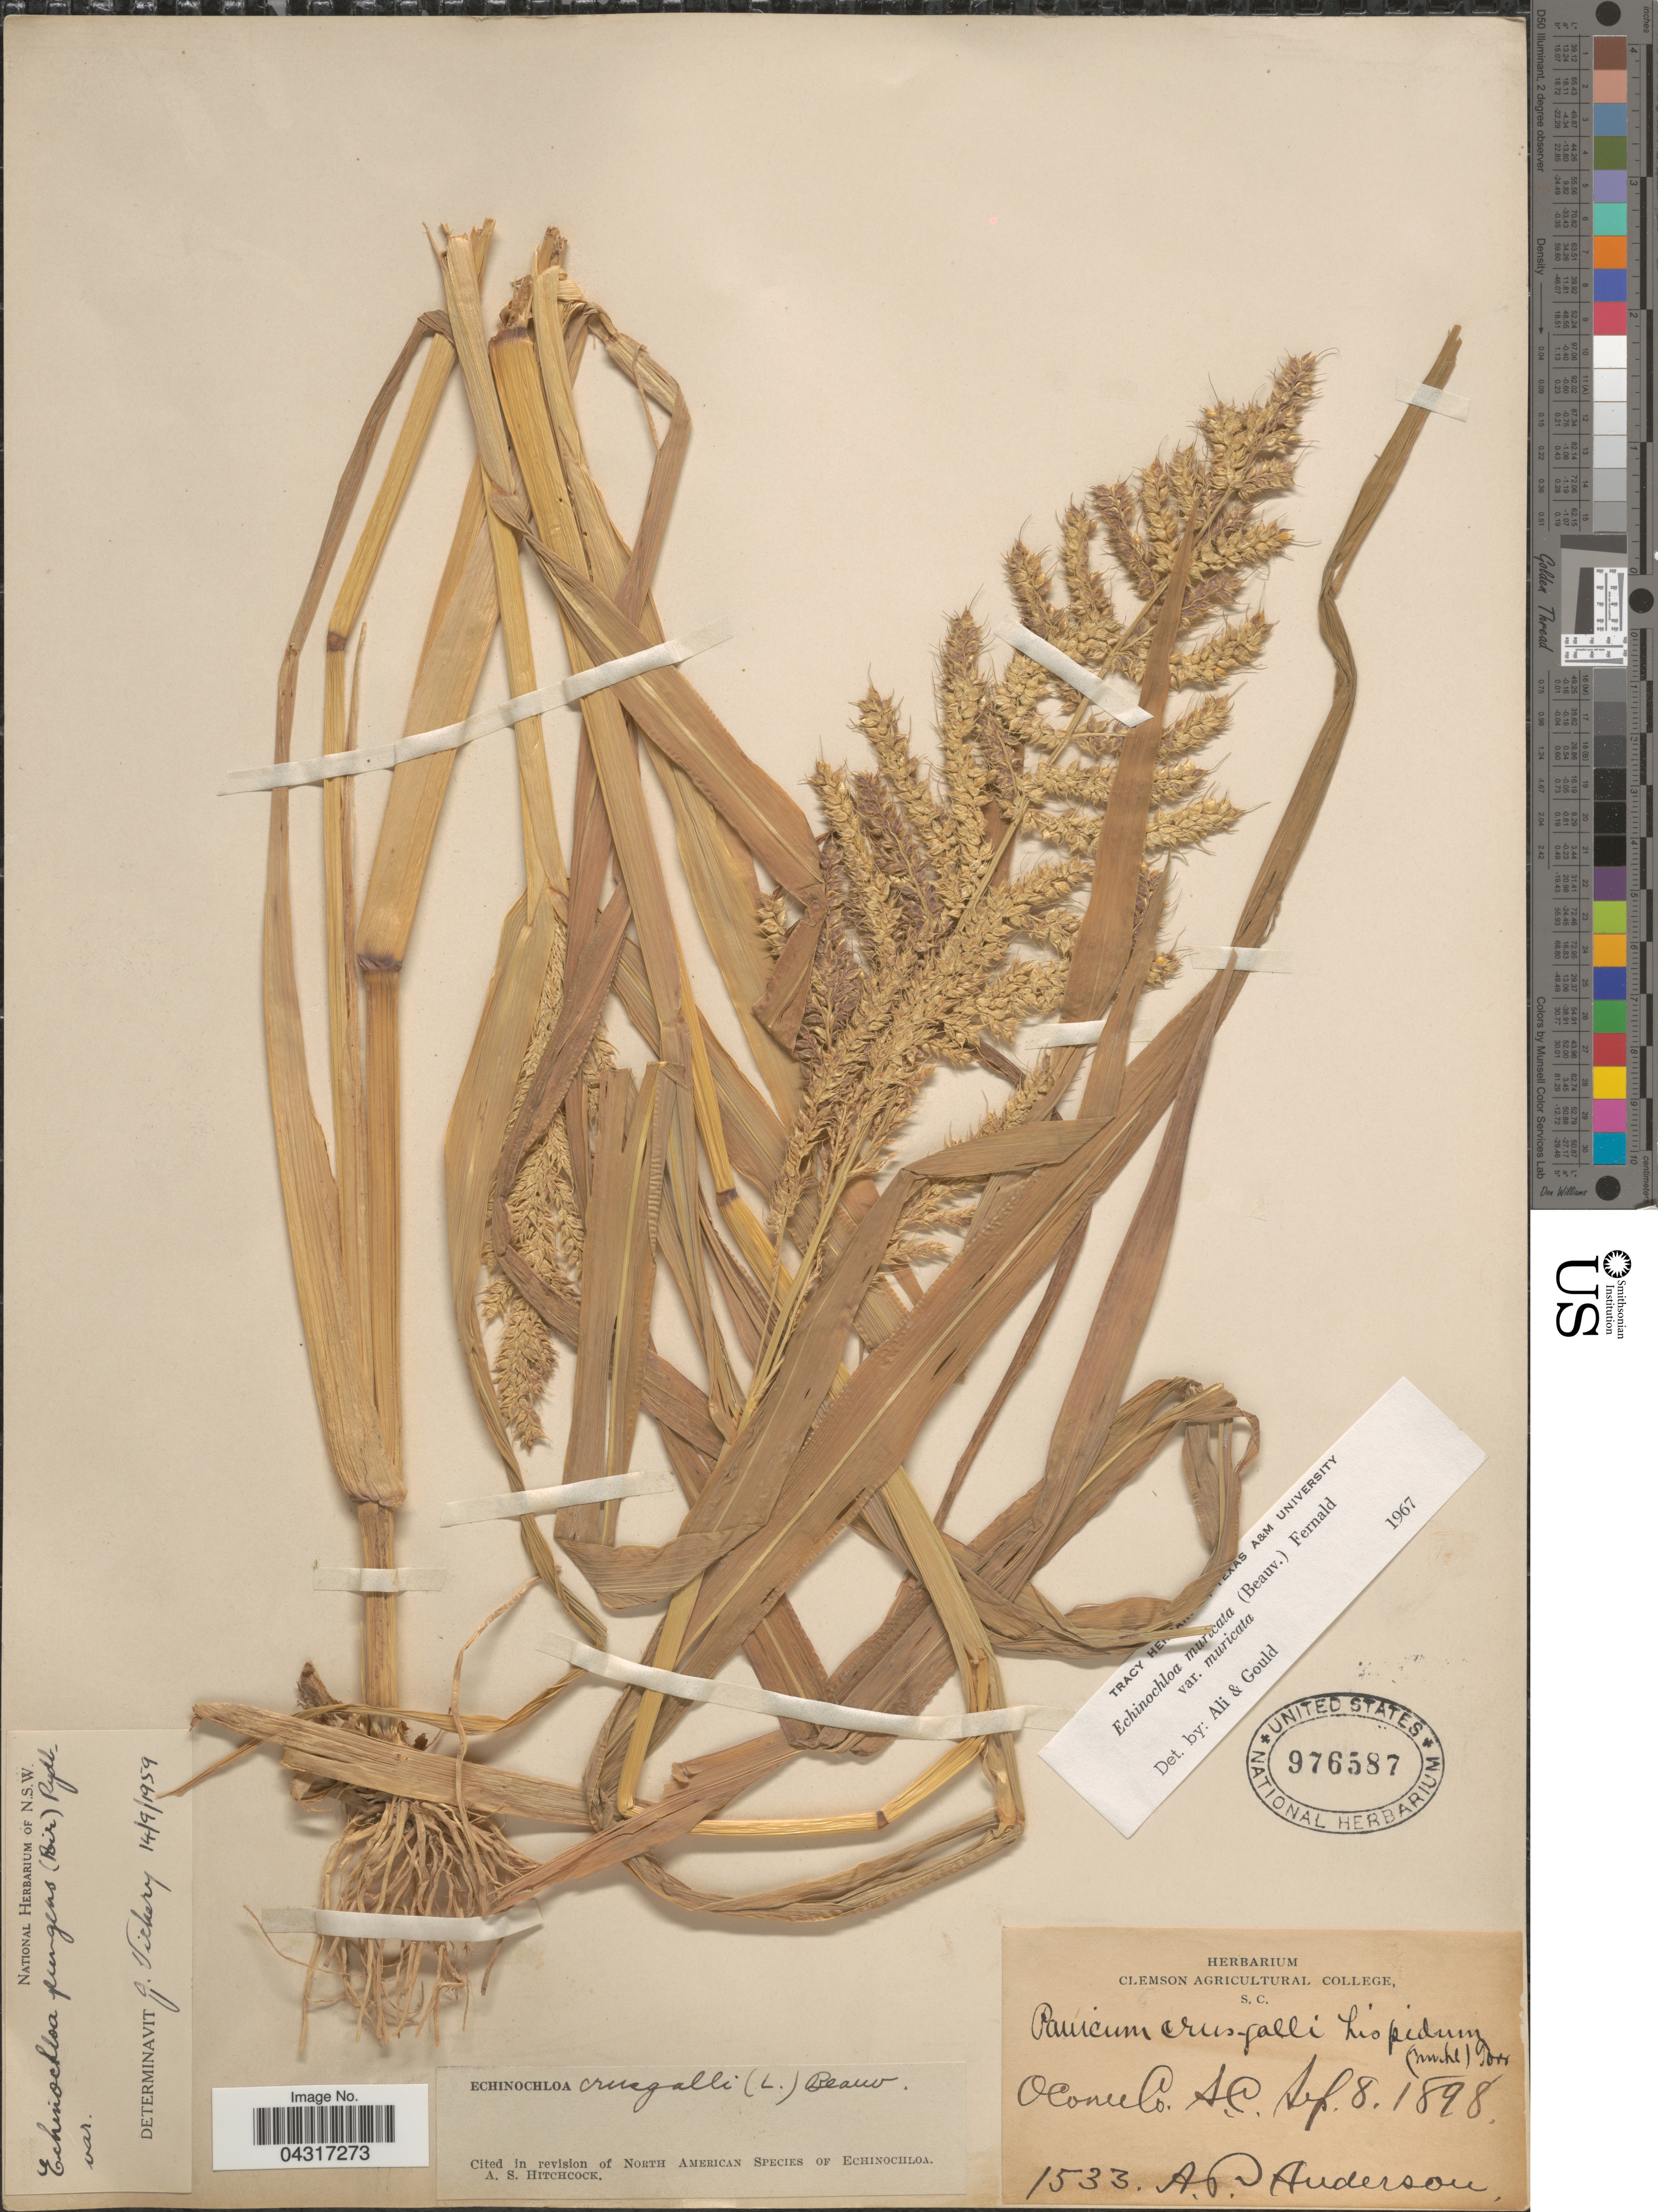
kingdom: Plantae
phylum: Tracheophyta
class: Liliopsida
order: Poales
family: Poaceae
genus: Echinochloa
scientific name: Echinochloa crus-galli var. praticola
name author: Ohwi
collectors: A. P. Anderson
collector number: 1533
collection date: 1898-09-08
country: United States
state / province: South Carolina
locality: Oconee Co.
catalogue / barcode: US 976587